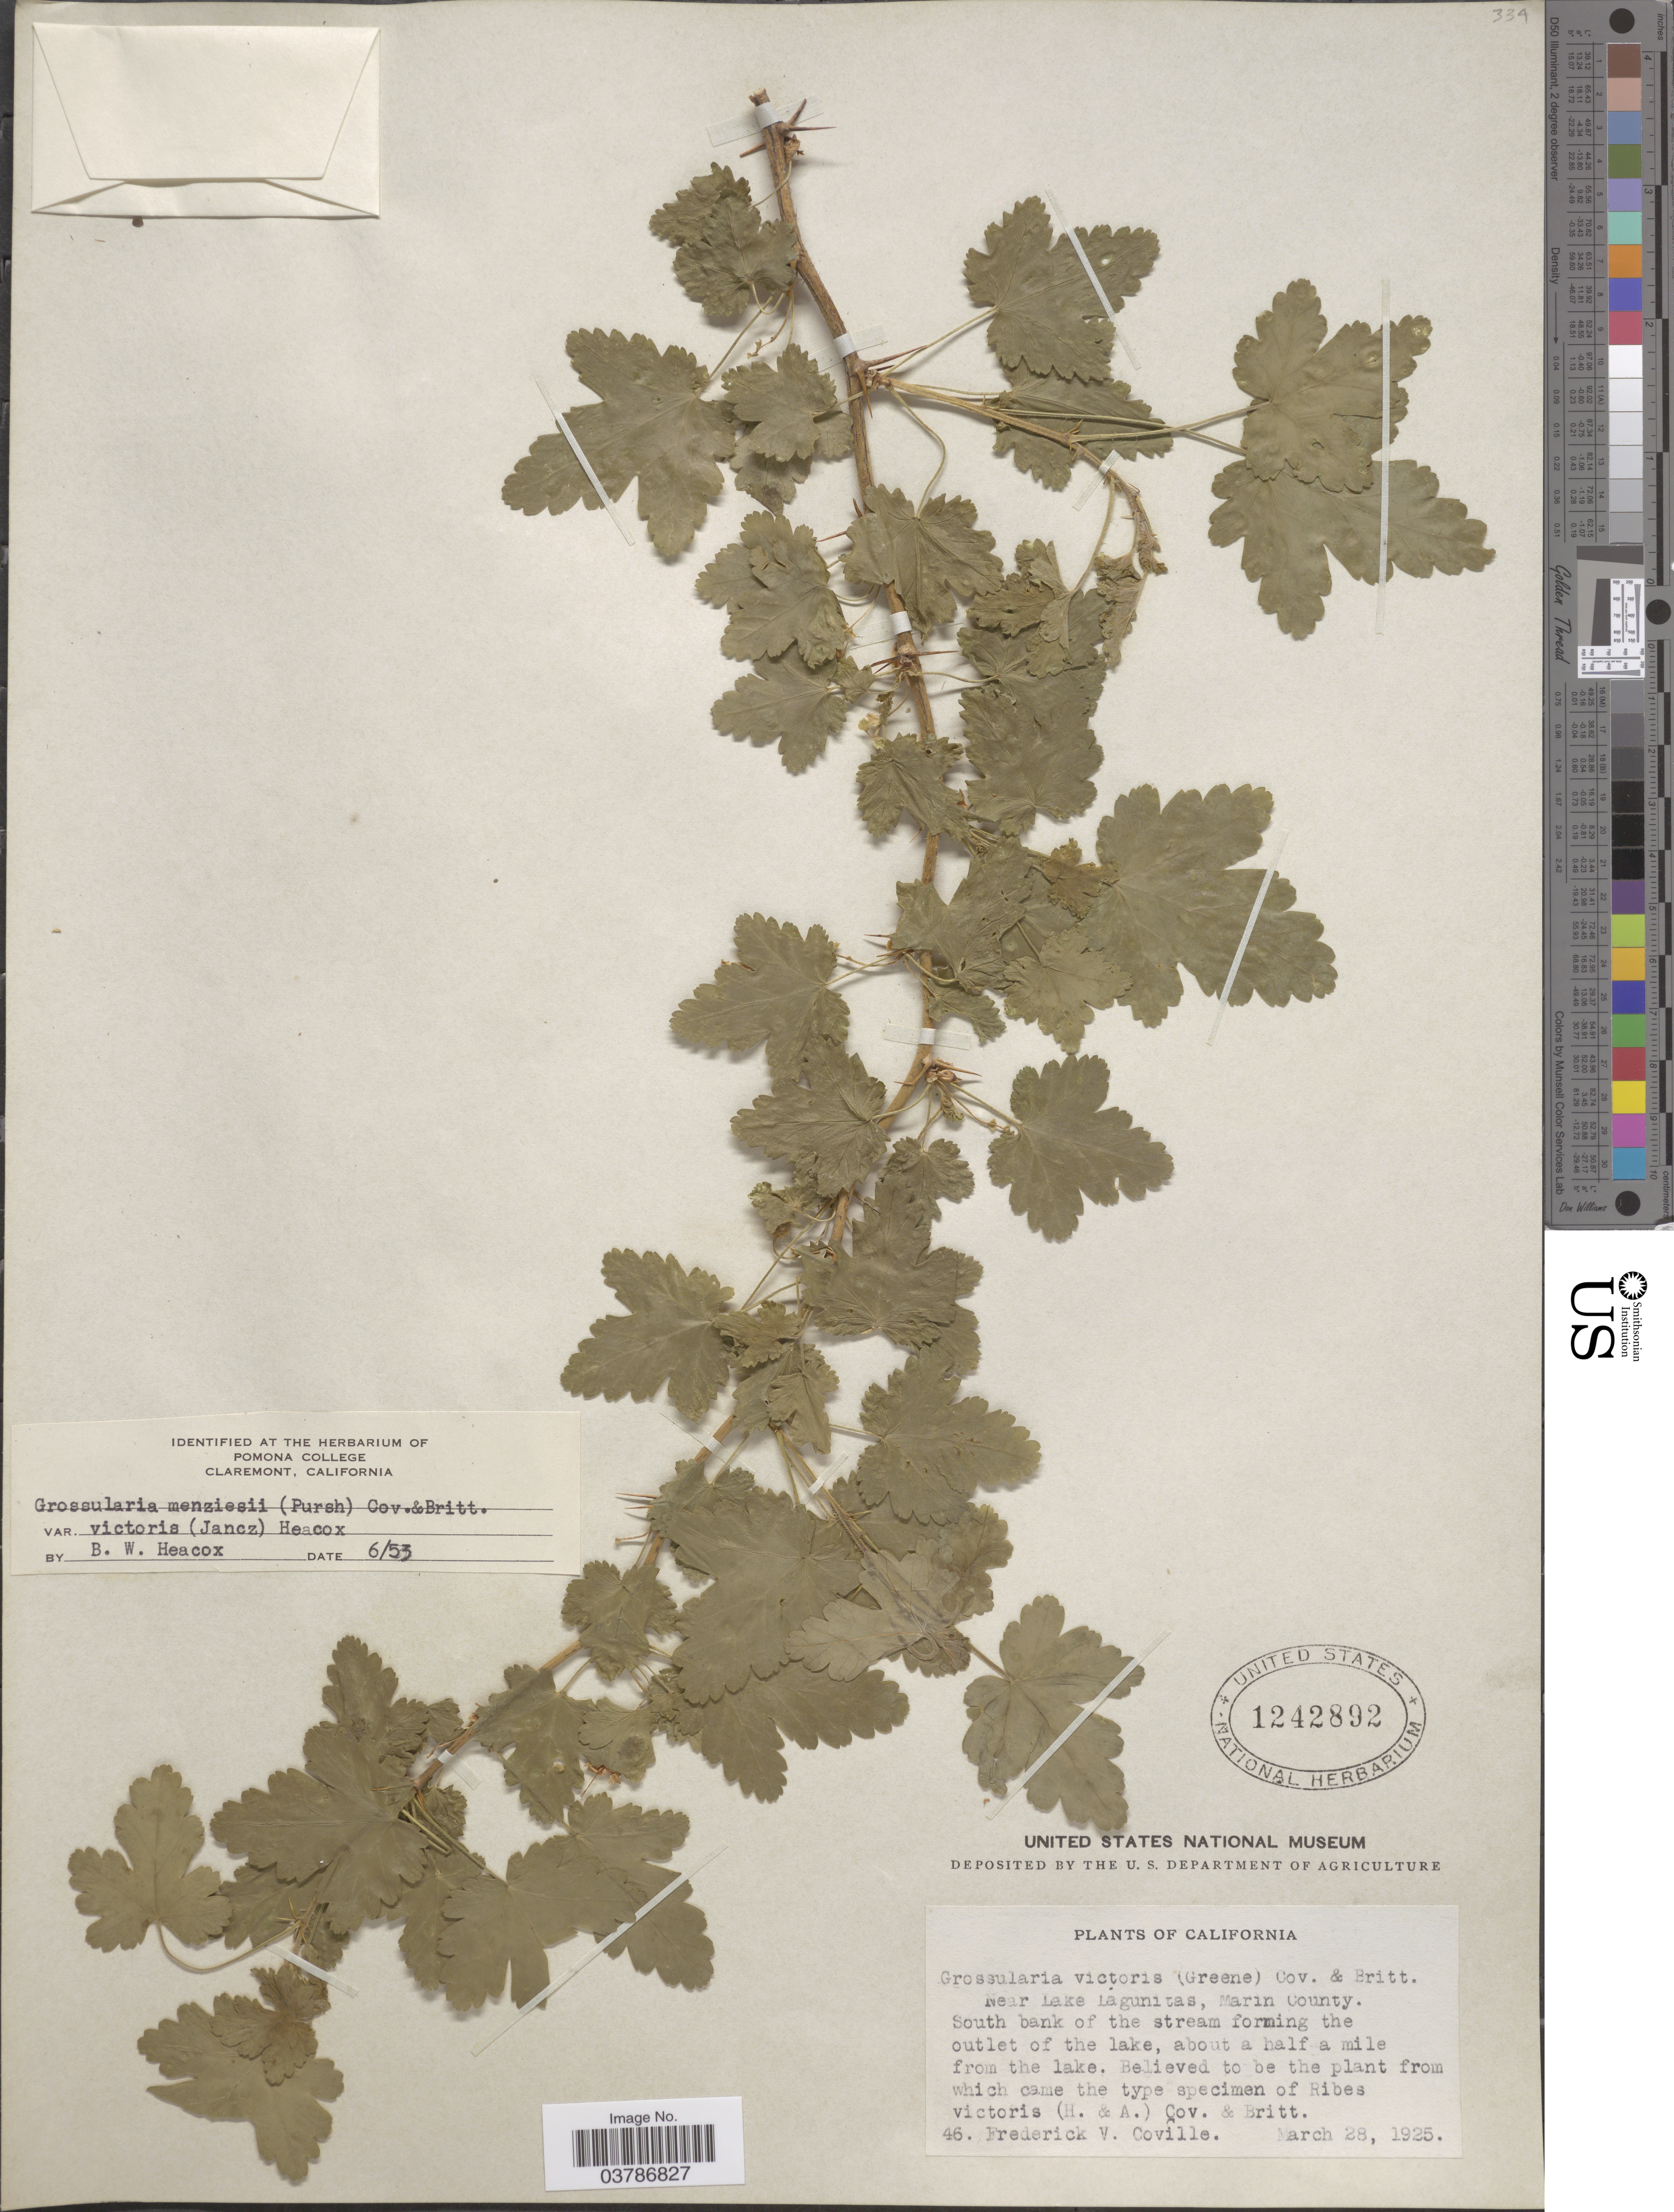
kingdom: Plantae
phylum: Tracheophyta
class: Magnoliopsida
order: Saxifragales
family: Grossulariaceae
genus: Ribes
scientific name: Ribes victoris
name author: Greene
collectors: F. V. Coville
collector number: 46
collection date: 1925-03-28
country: United States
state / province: California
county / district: Marin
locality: Near Lake Lagunitas, Marin County. South bank of the stream forming the outlet of the lake, about a half a mile from the lake.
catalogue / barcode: US 1242892